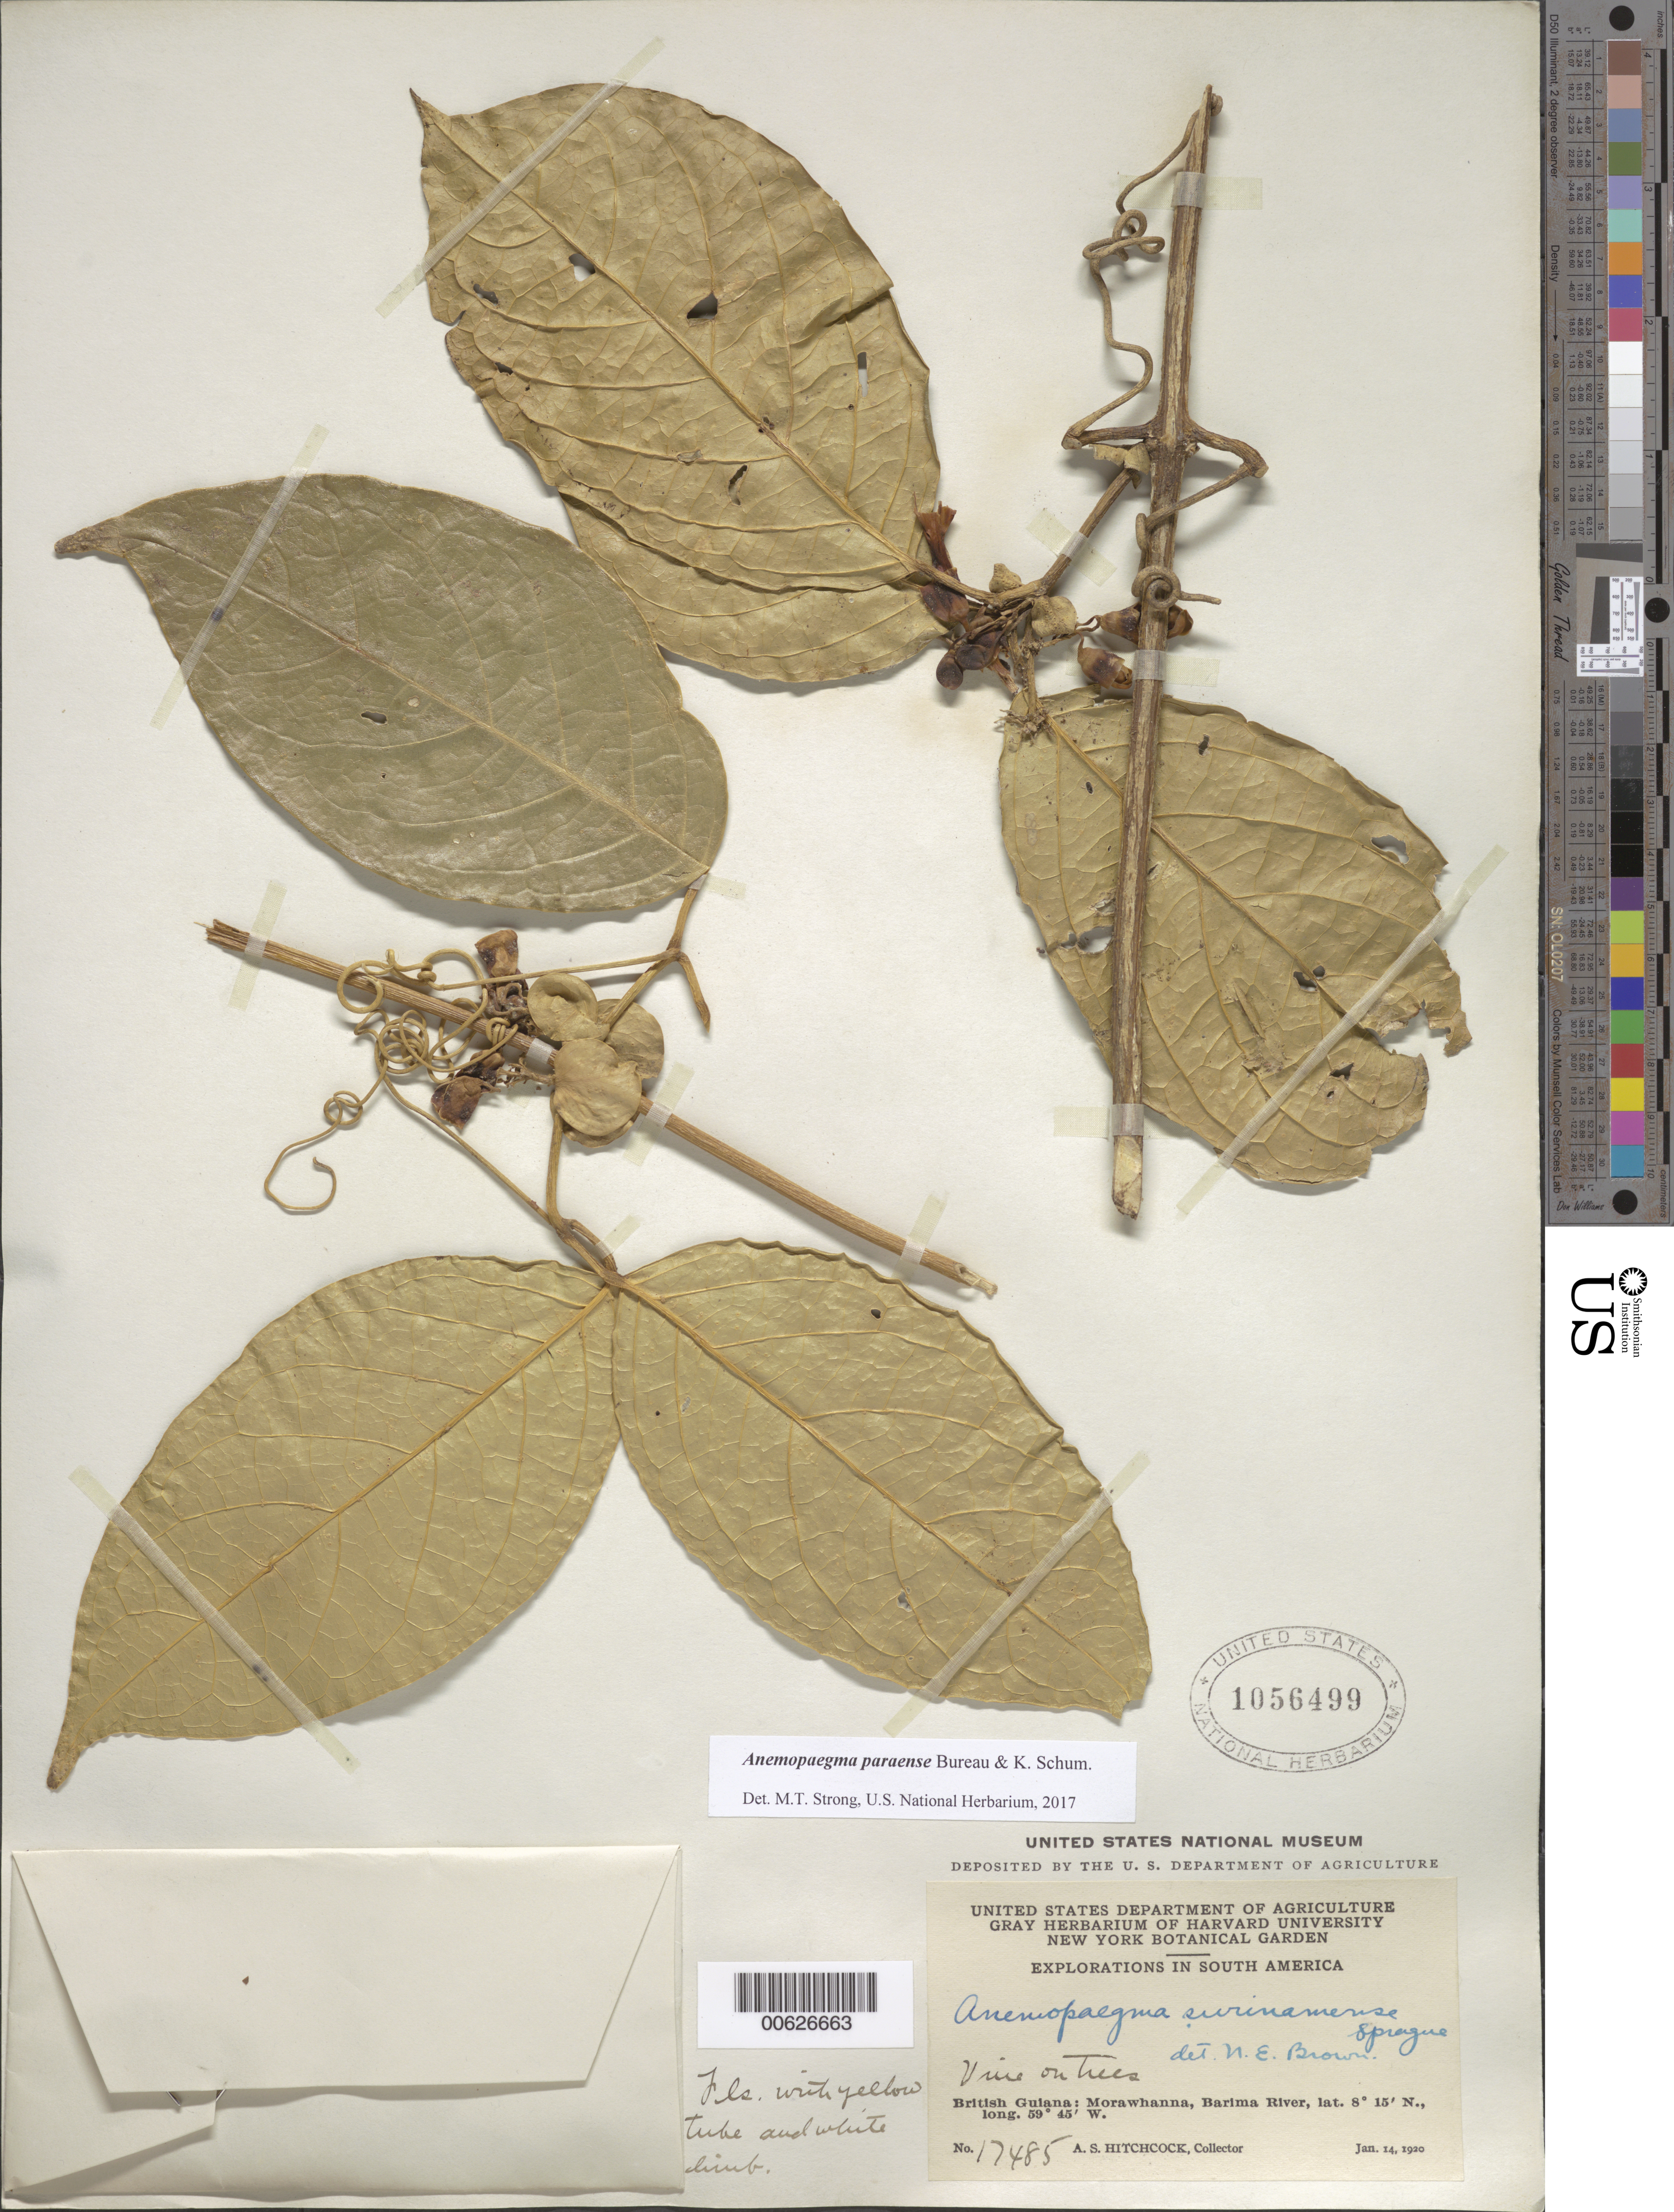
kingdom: Plantae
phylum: Tracheophyta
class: Magnoliopsida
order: Lamiales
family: Bignoniaceae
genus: Anemopaegma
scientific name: Anemopaegma chrysoleucum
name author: (Kunth) Sandwith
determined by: Brown, N. E.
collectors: A. S. Hitchcock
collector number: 17485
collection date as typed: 14-Jan-20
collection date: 1920-01-14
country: Guyana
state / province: Barima-Waini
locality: Morawhanna, vic., Barima R.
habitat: Trees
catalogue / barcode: US 1056499